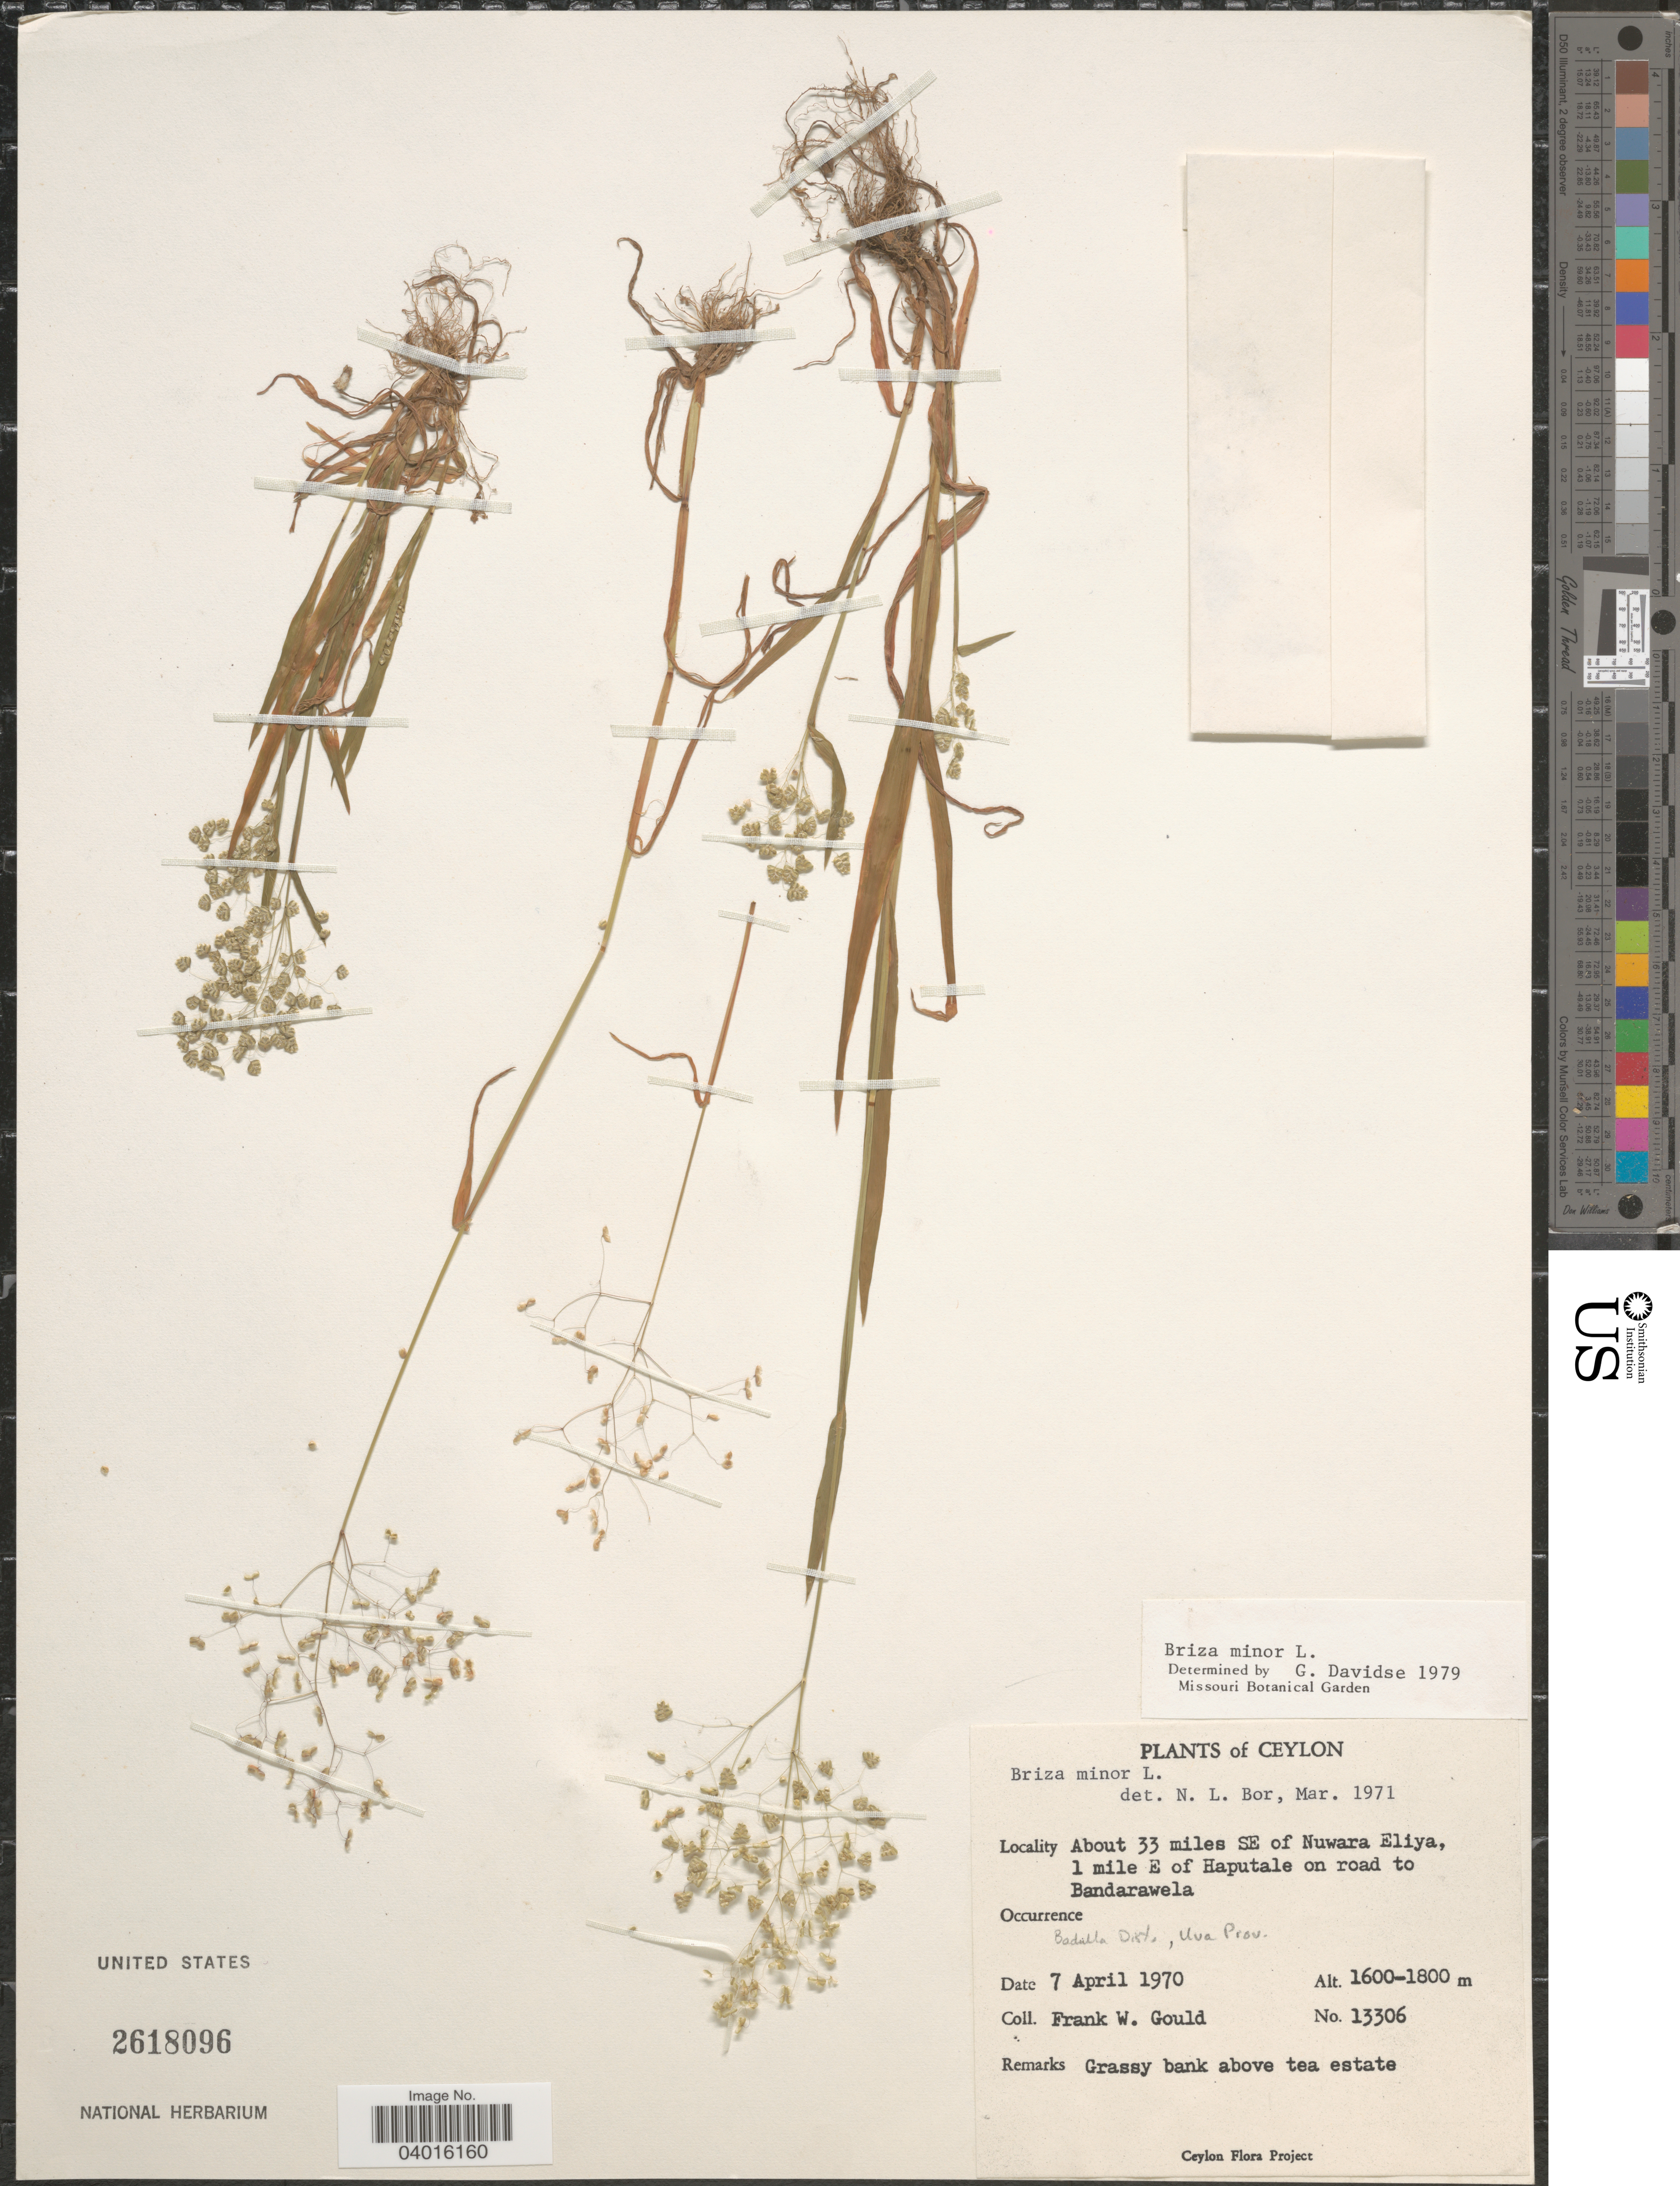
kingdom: Plantae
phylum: Tracheophyta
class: Liliopsida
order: Poales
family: Poaceae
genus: Briza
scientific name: Briza minor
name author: L.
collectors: F. W. Gould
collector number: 13306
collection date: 1970-04-07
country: Sri Lanka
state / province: Uva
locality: Ceylon. About 33 miles SE of Nuwara Eliya, 1 mile E of Haputale on road to Bandarawela. Badalla Dist.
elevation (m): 1600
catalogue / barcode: US 2618096